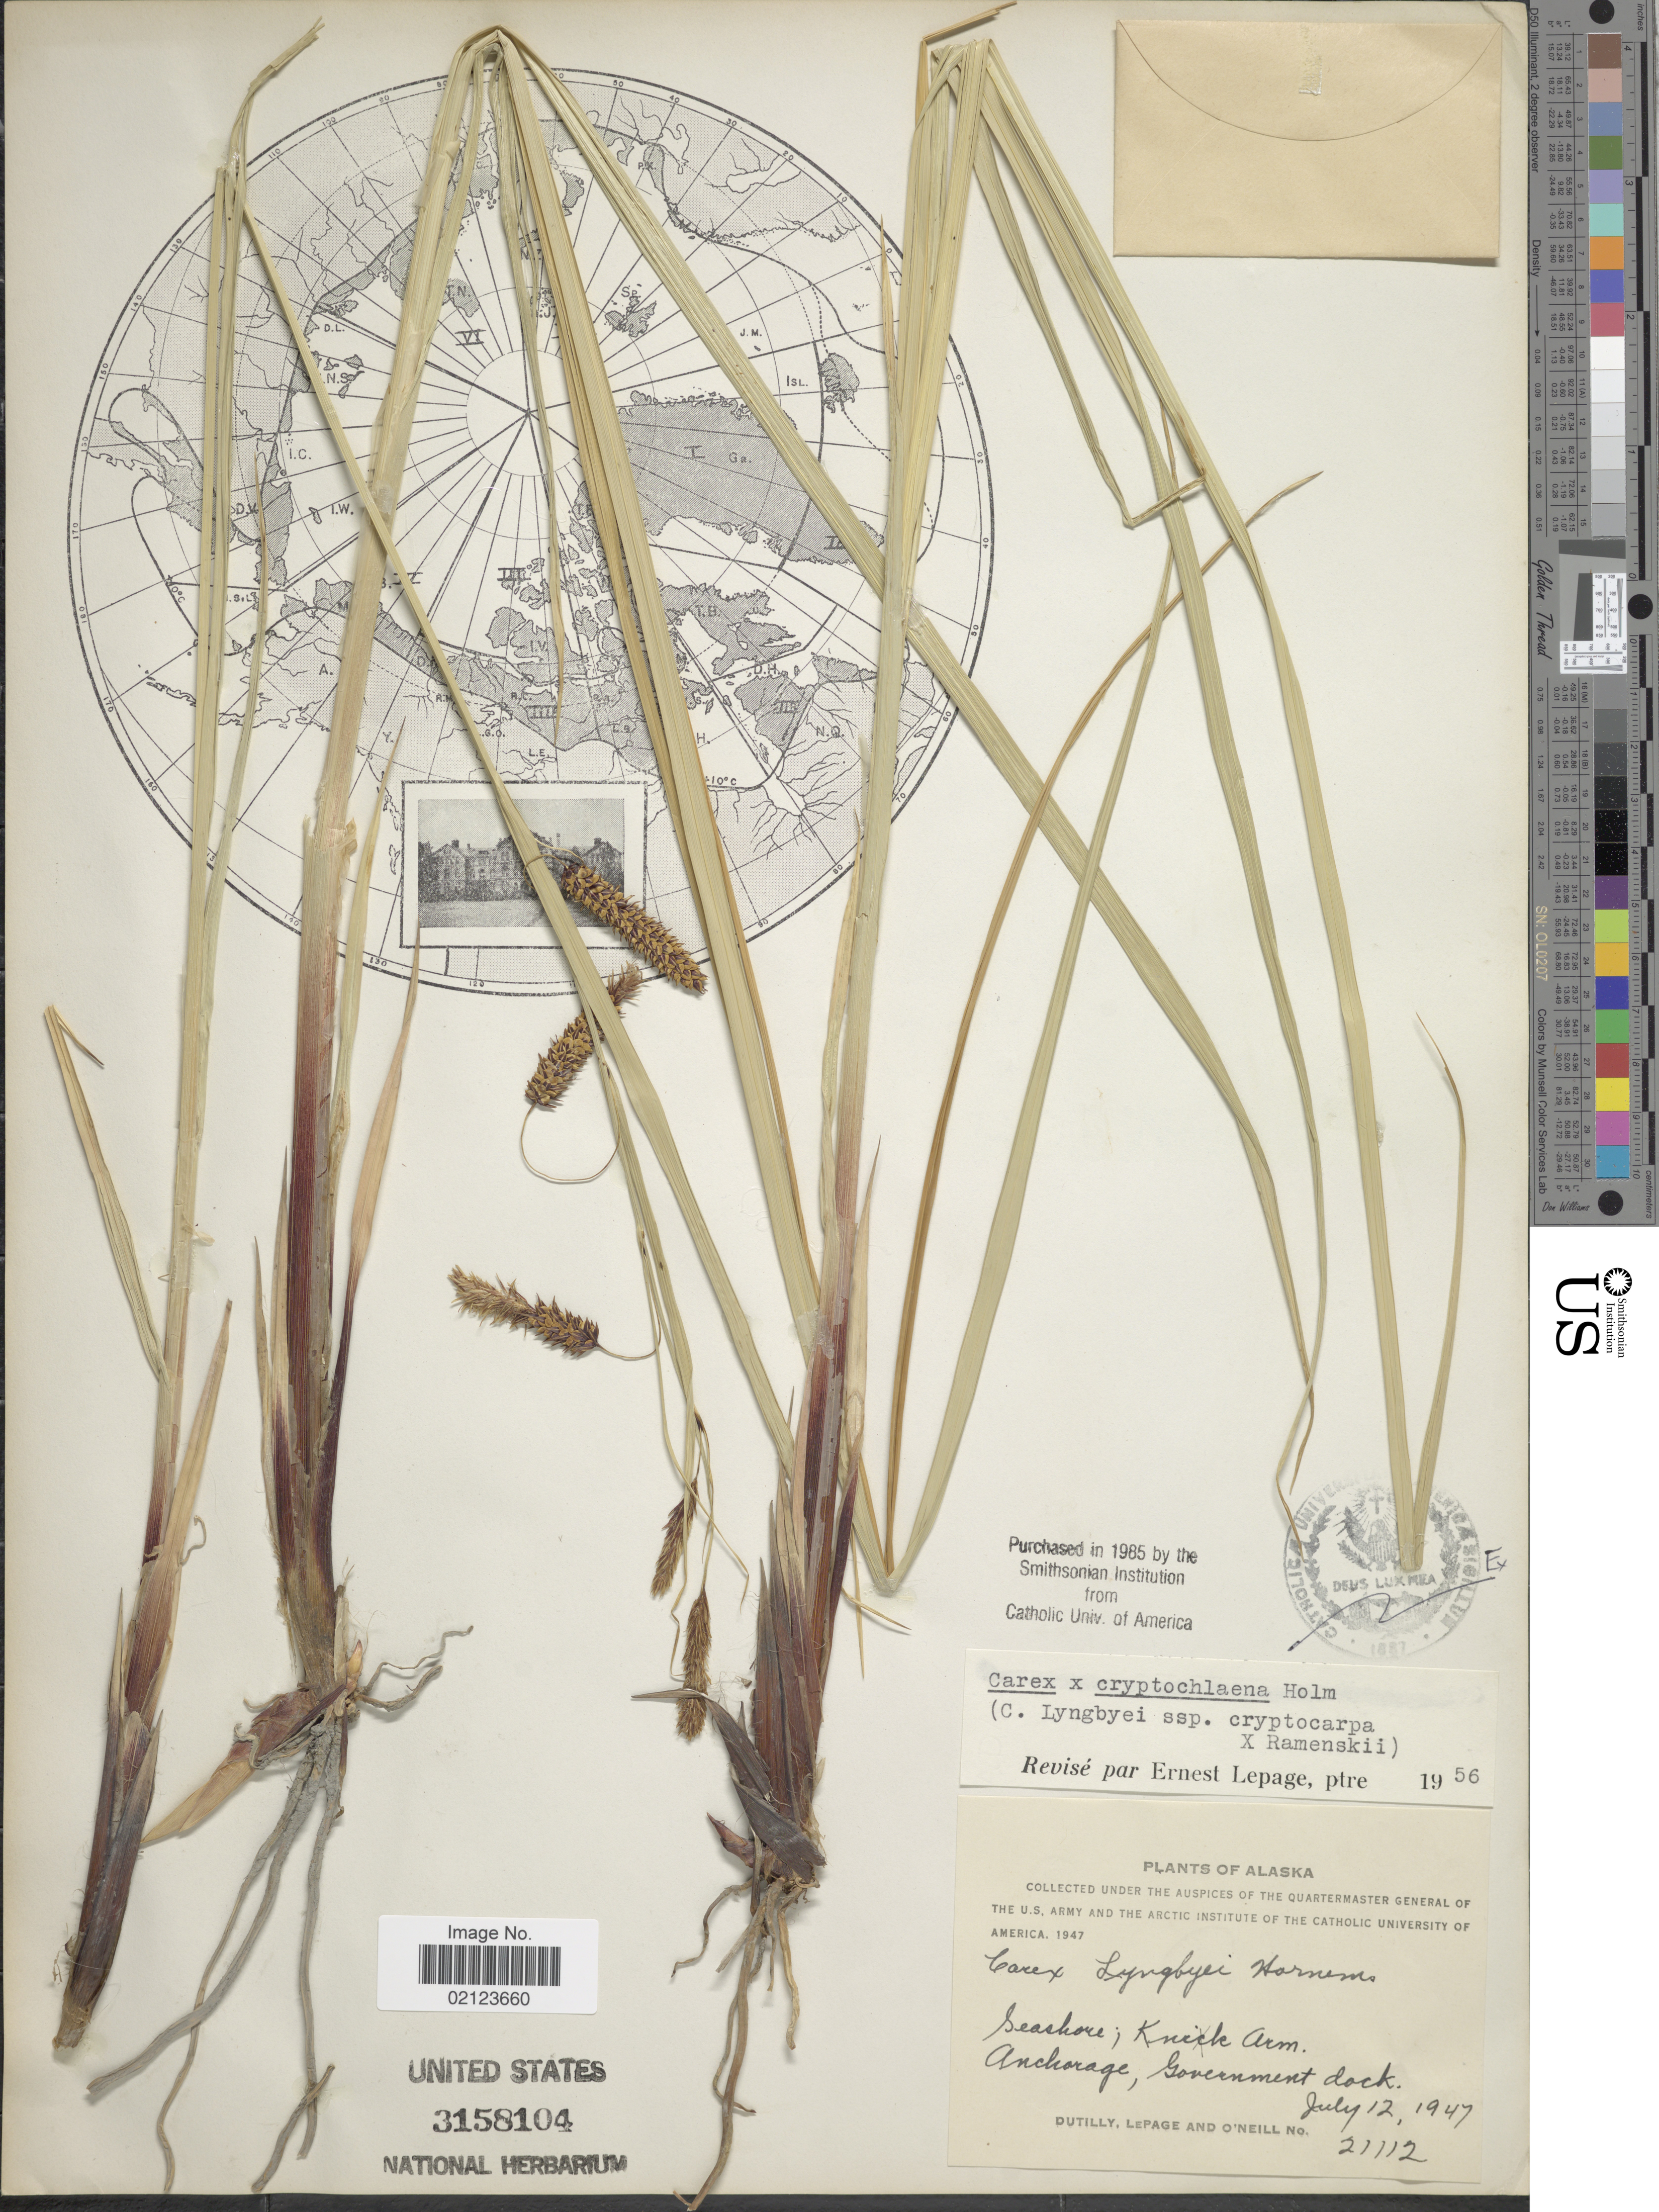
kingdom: Plantae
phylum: Tracheophyta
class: Liliopsida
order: Poales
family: Cyperaceae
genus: Carex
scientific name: Carex lyngbyei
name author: Hornem.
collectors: -. Dutilly, -. LePage & -. O'Neill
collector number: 21112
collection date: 1947-07-12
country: United States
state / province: Alaska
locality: Seashore; Knik Arm. Anchorage, Government dock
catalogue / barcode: US 3158104